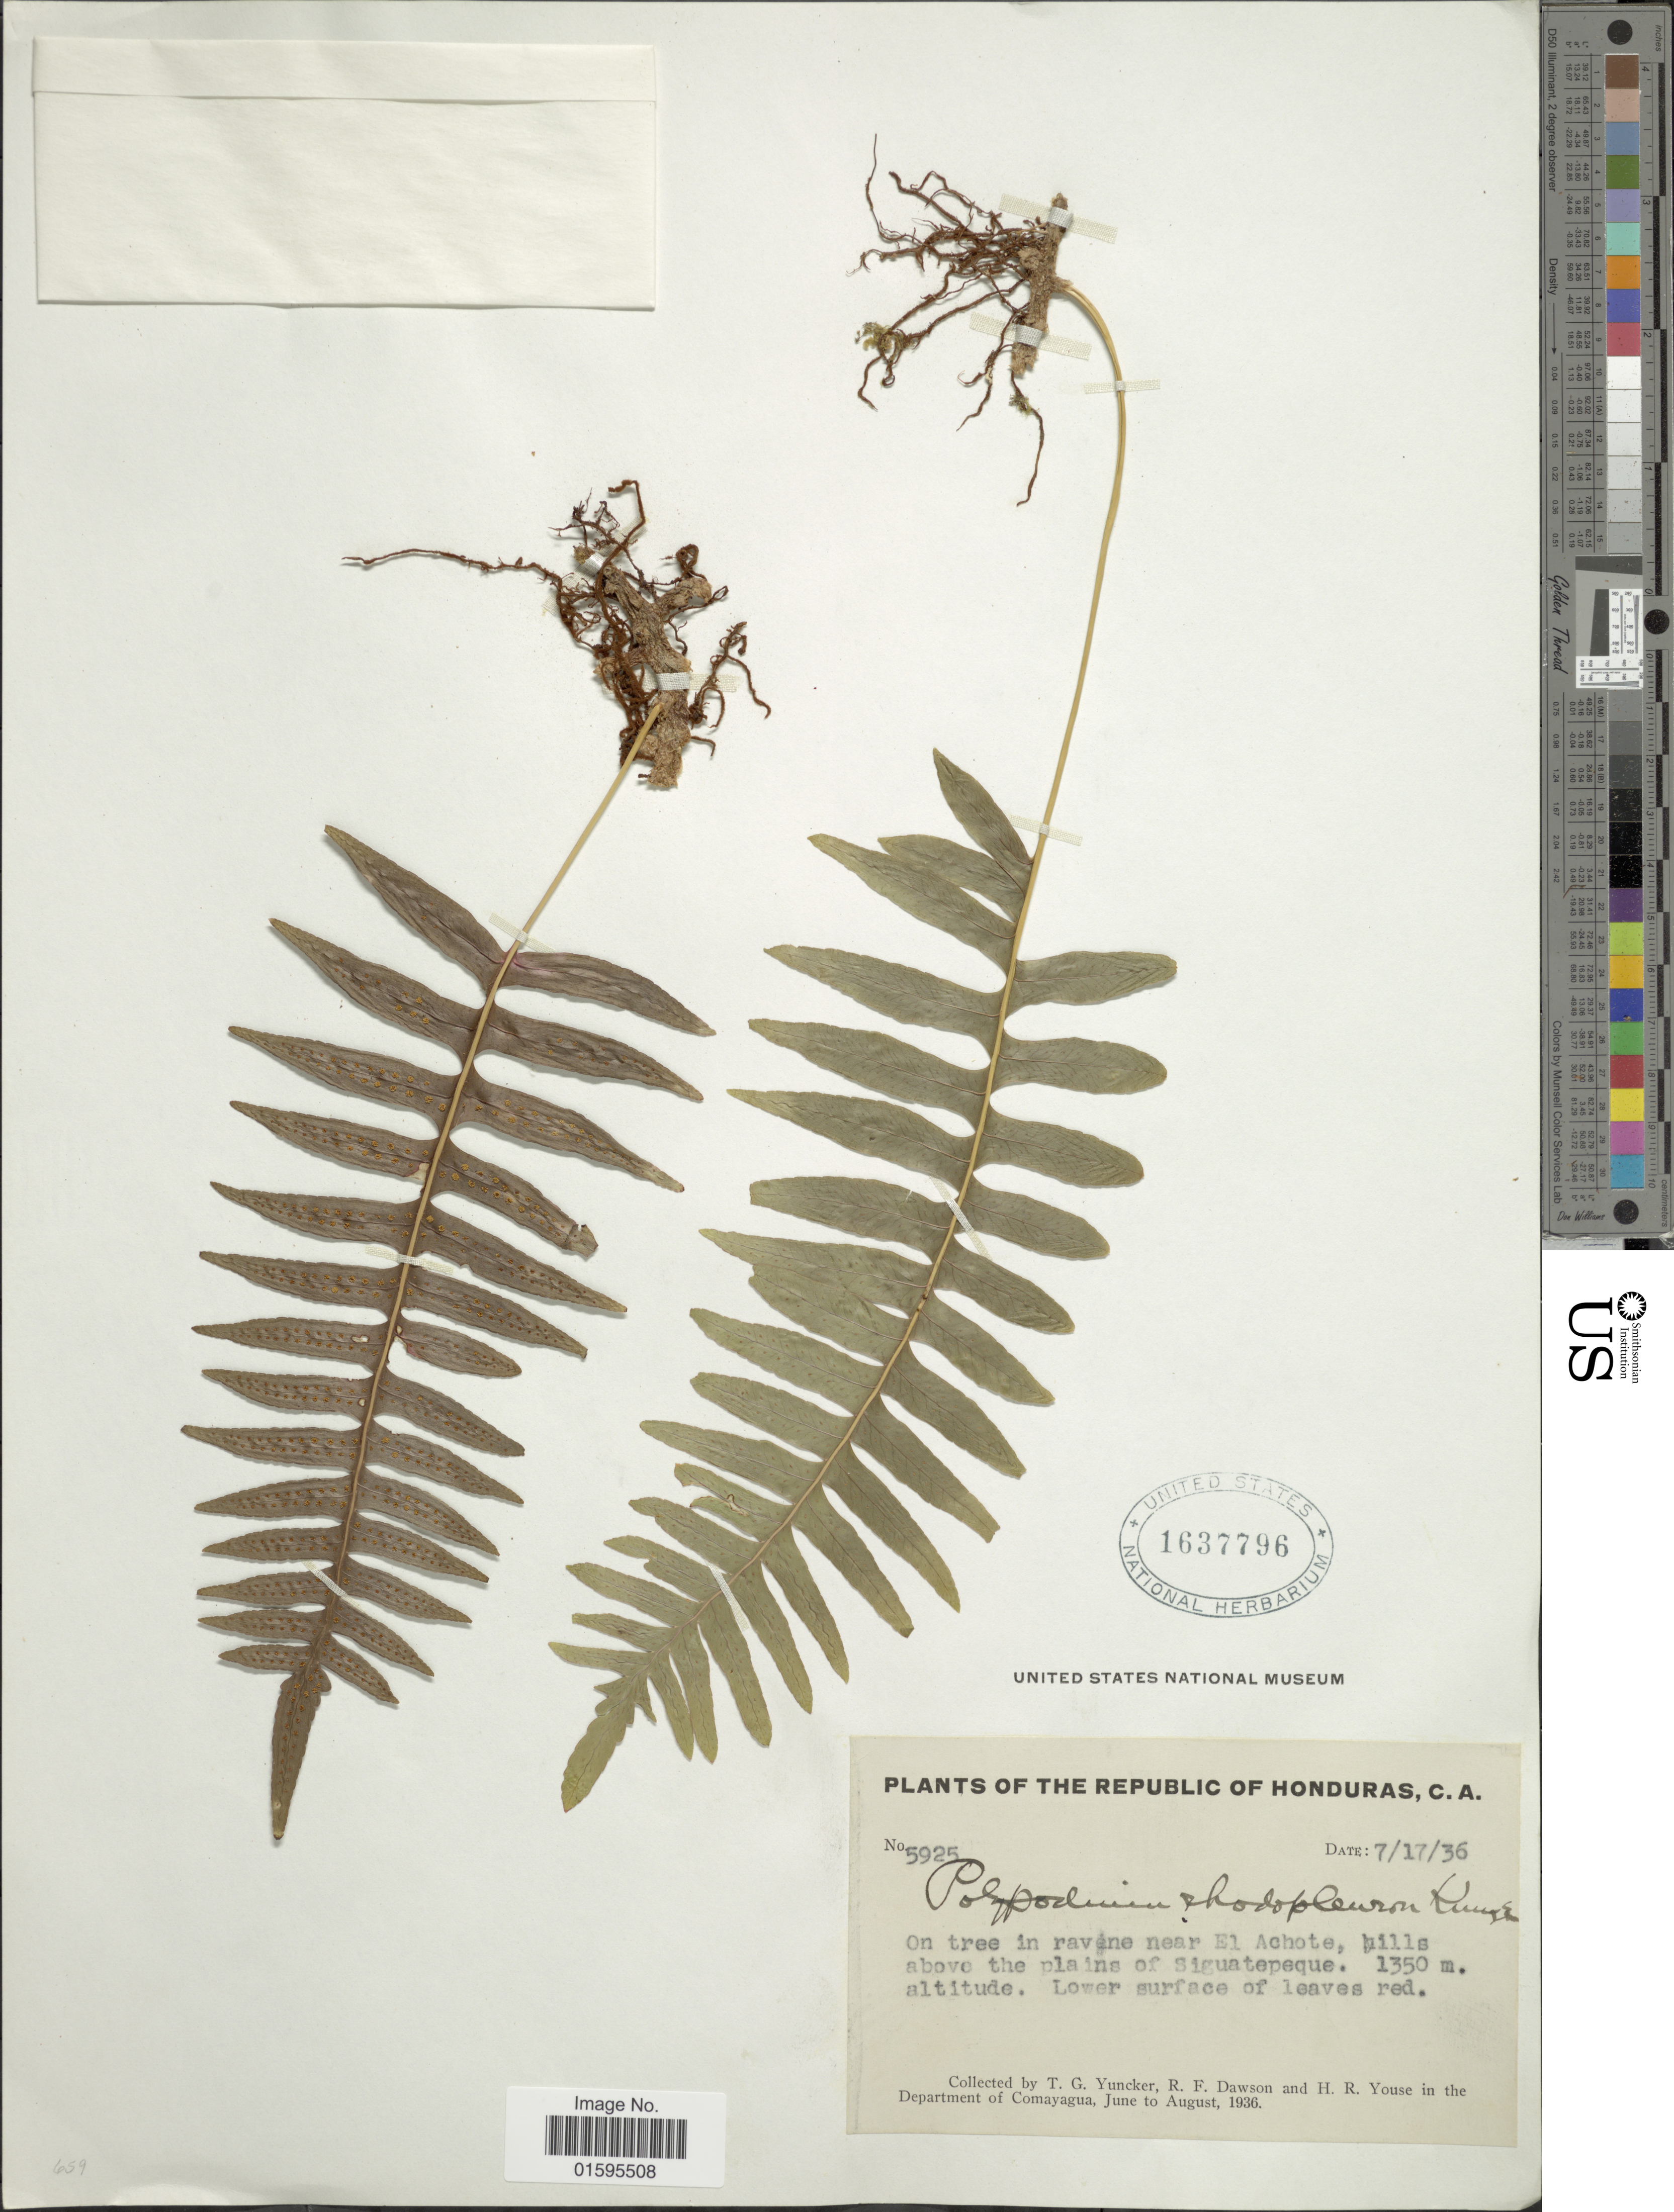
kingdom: Plantae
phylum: Tracheophyta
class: Polypodiopsida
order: Polypodiales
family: Polypodiaceae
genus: Polypodium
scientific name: Polypodium rhodopleuron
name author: Kunze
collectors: T. G. Yuncker, R. F. Dawson & H. Youse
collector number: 5925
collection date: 1936-07-17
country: Honduras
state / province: Comayagua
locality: Republic of Honduras, C. A., near Achote, hills above the plains of Siguatepeque, Department of Comayagua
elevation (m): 1350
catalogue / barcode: US 1637796